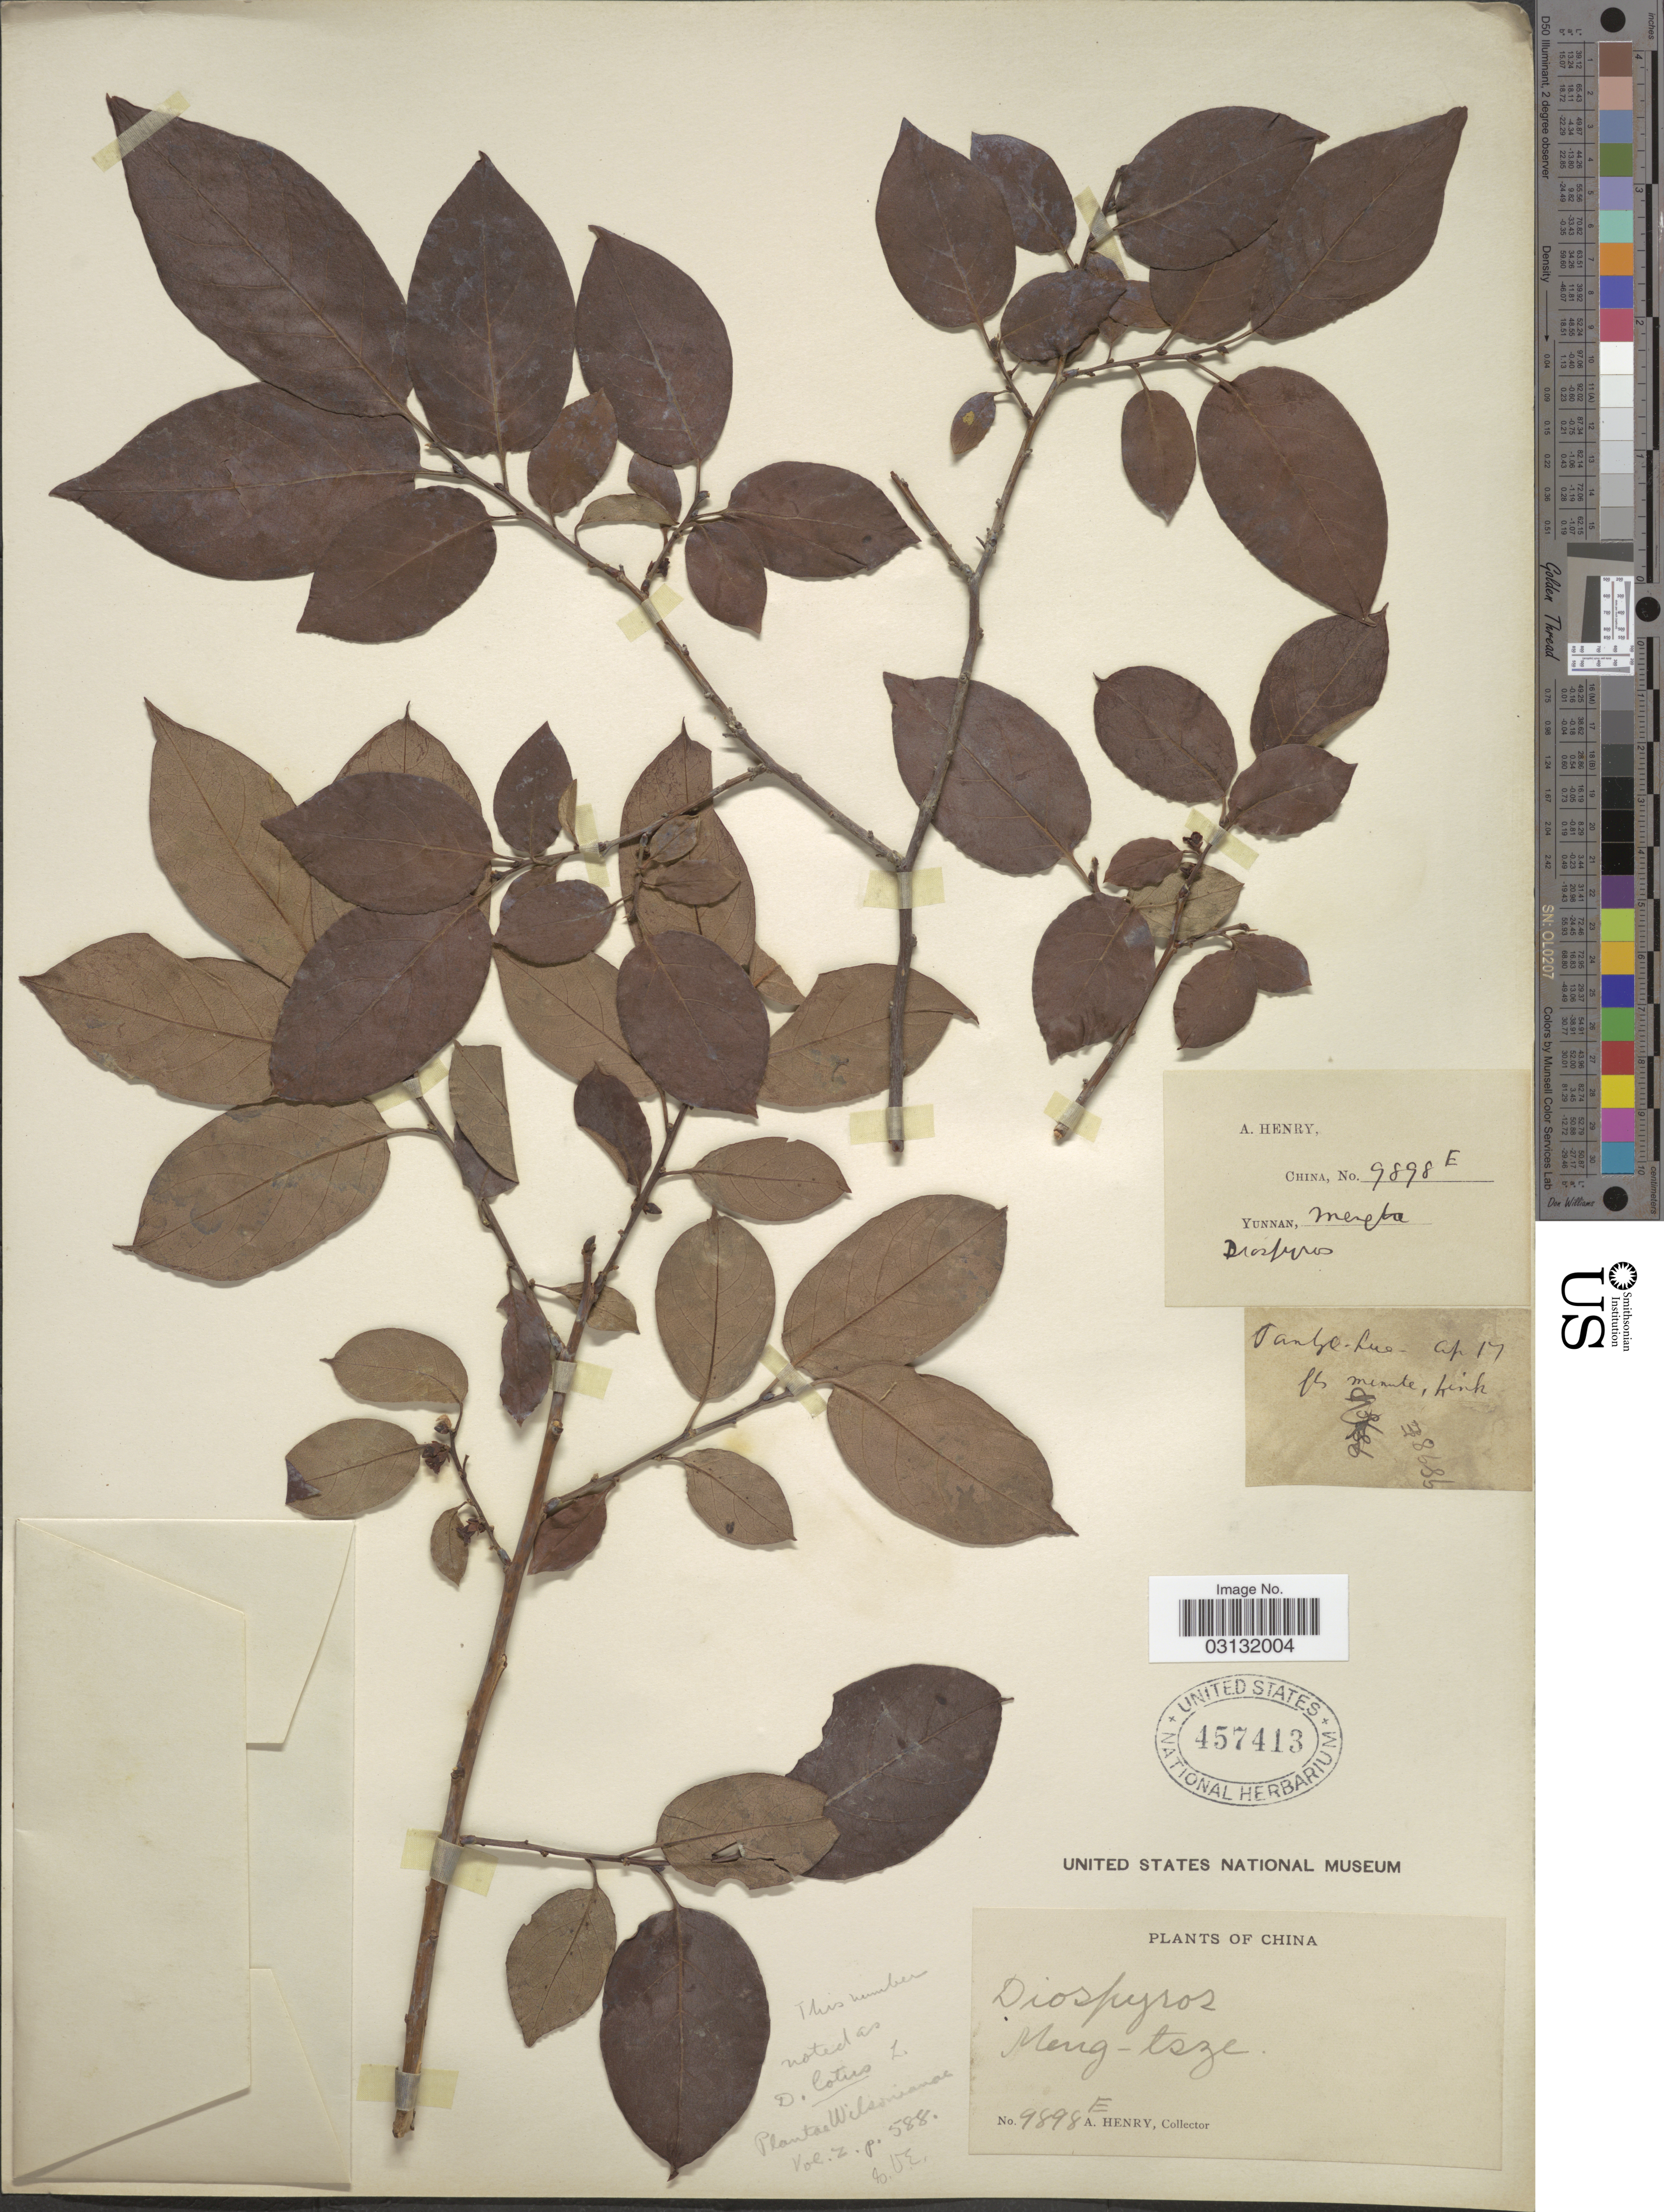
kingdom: Plantae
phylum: Tracheophyta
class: Magnoliopsida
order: Ericales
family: Ebenaceae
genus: Diospyros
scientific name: Diospyros lotus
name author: L.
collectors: E. Henry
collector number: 9898 E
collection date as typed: Transcribed d/m/y: /4/17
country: China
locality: Meng-tsze.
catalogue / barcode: US 457413